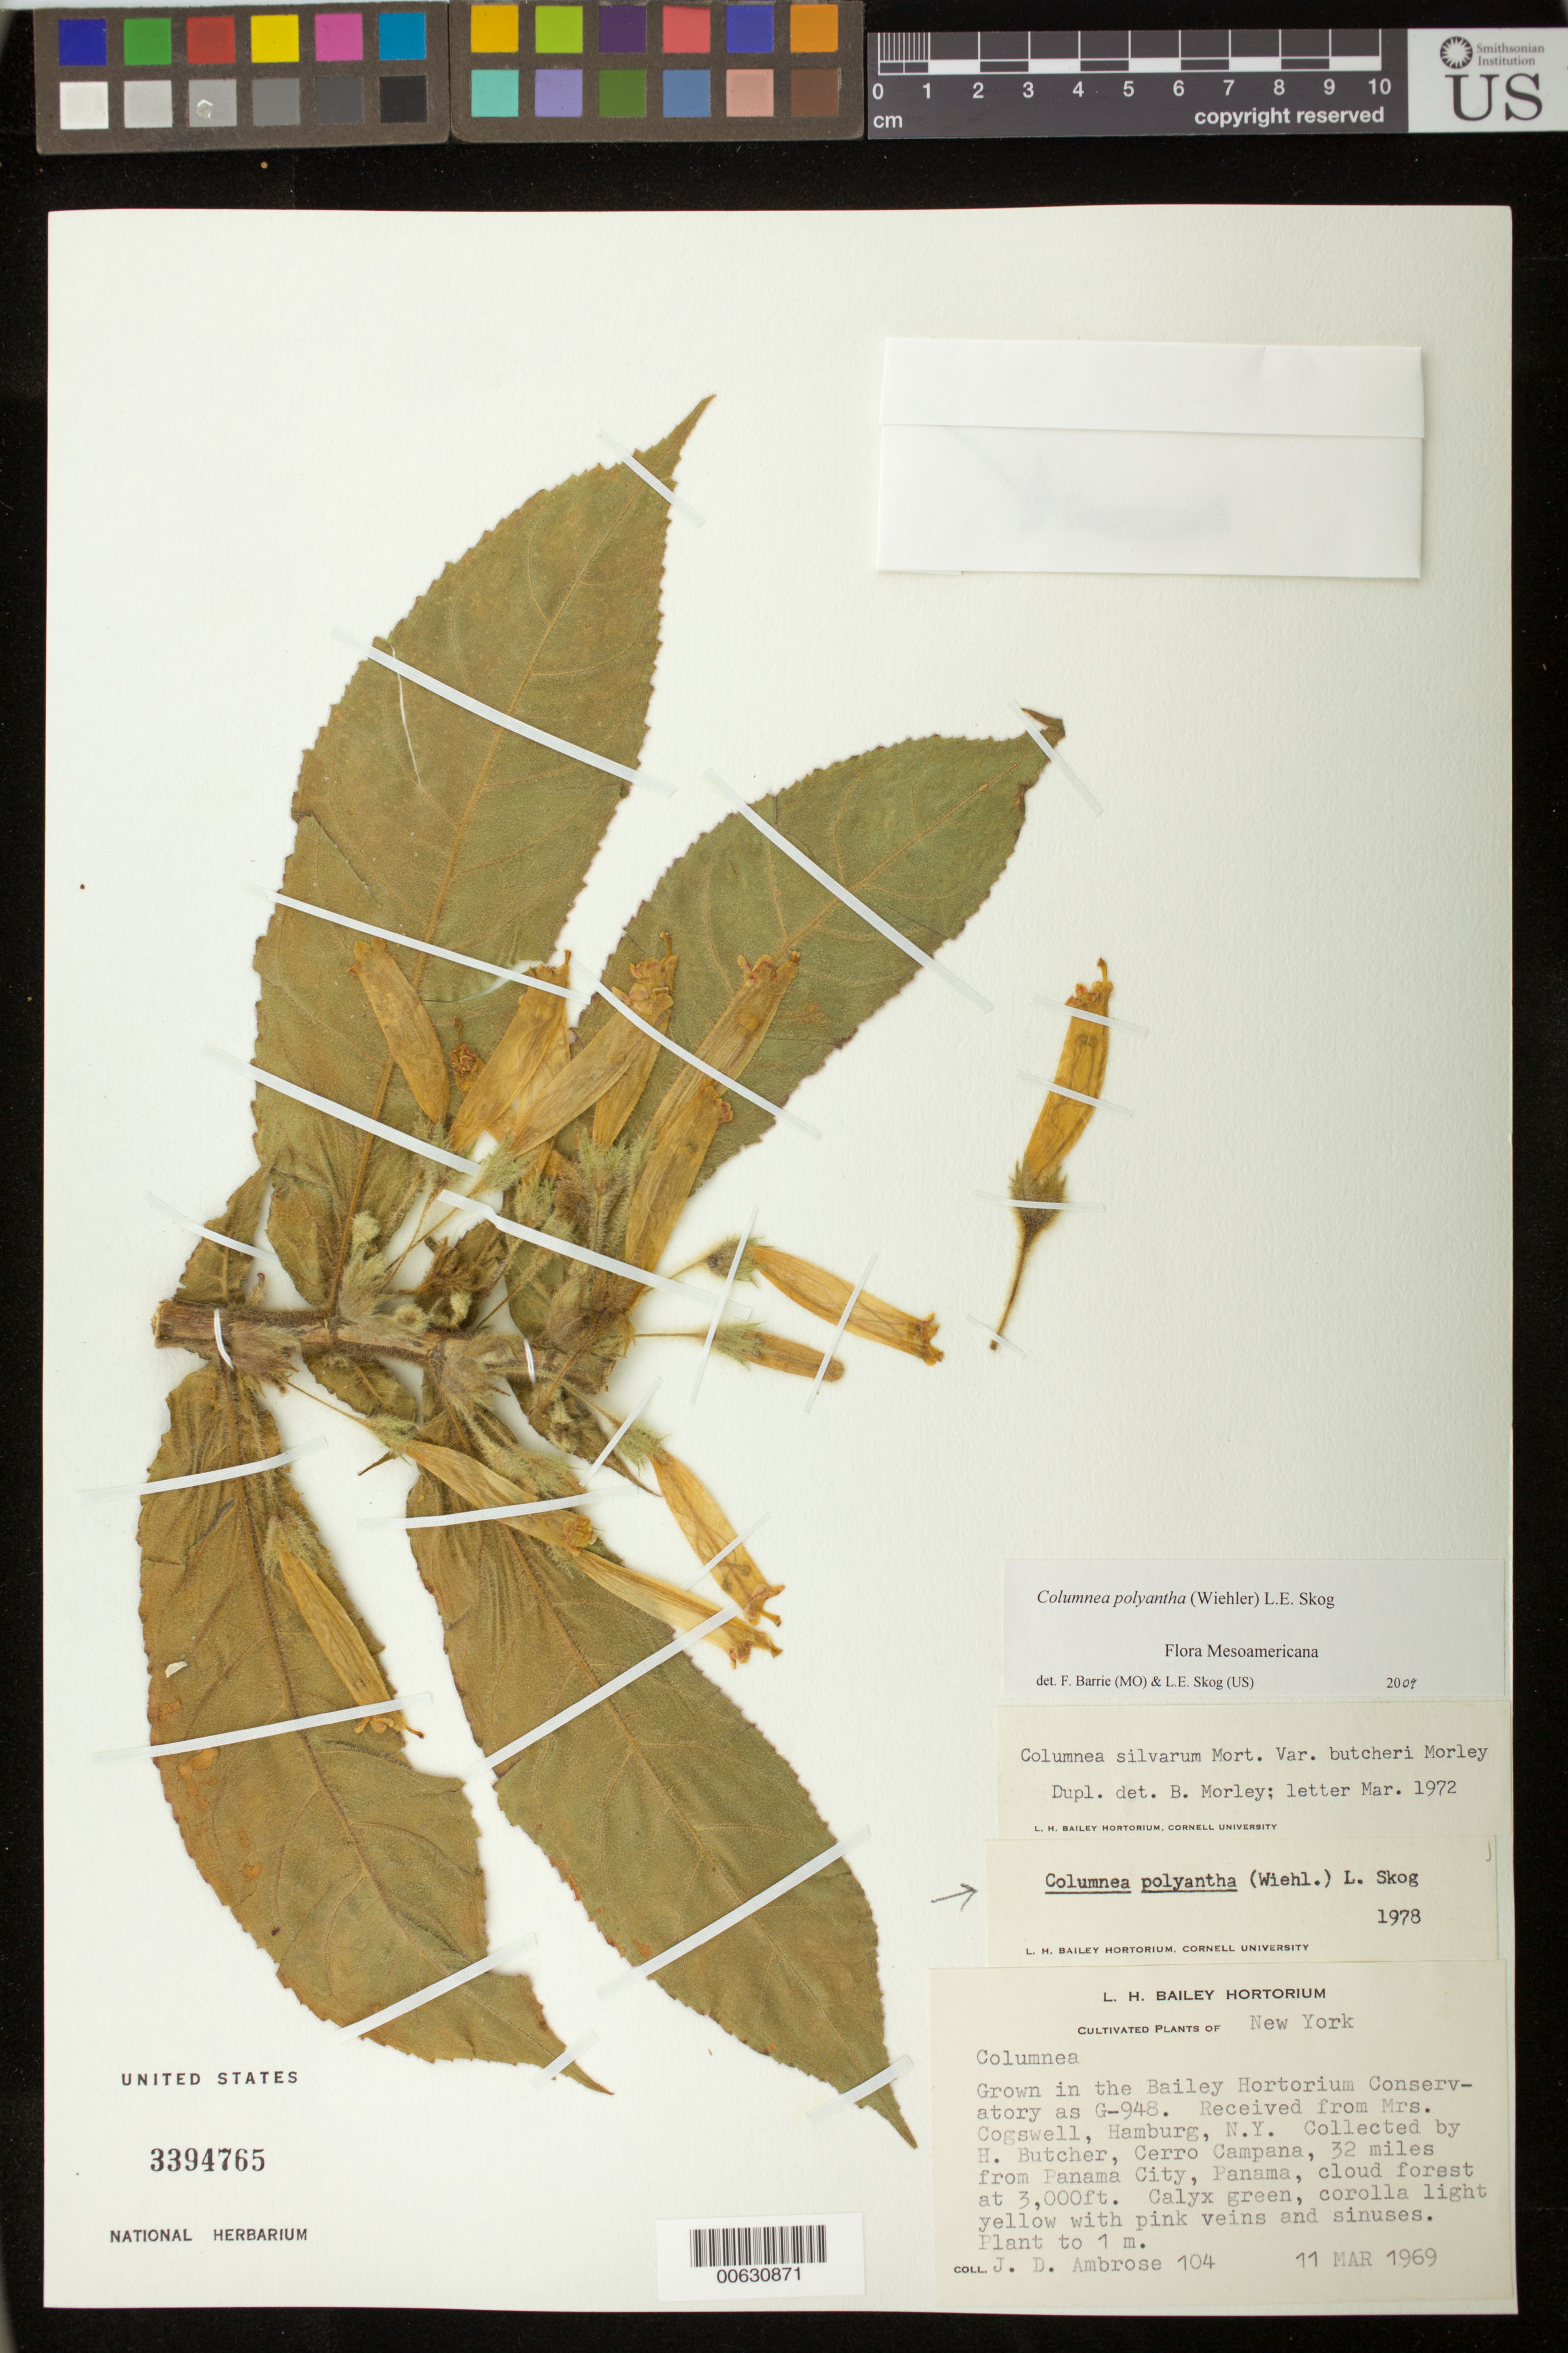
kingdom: Plantae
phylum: Tracheophyta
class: Magnoliopsida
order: Lamiales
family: Gesneriaceae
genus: Columnea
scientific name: Columnea polyantha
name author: (Wiehler) L.E. Skog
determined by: Skog, Laurence E.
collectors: J. D. Ambrose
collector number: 104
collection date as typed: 11 Mar 1969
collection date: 1969-03-11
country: Panama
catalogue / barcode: US 3394765